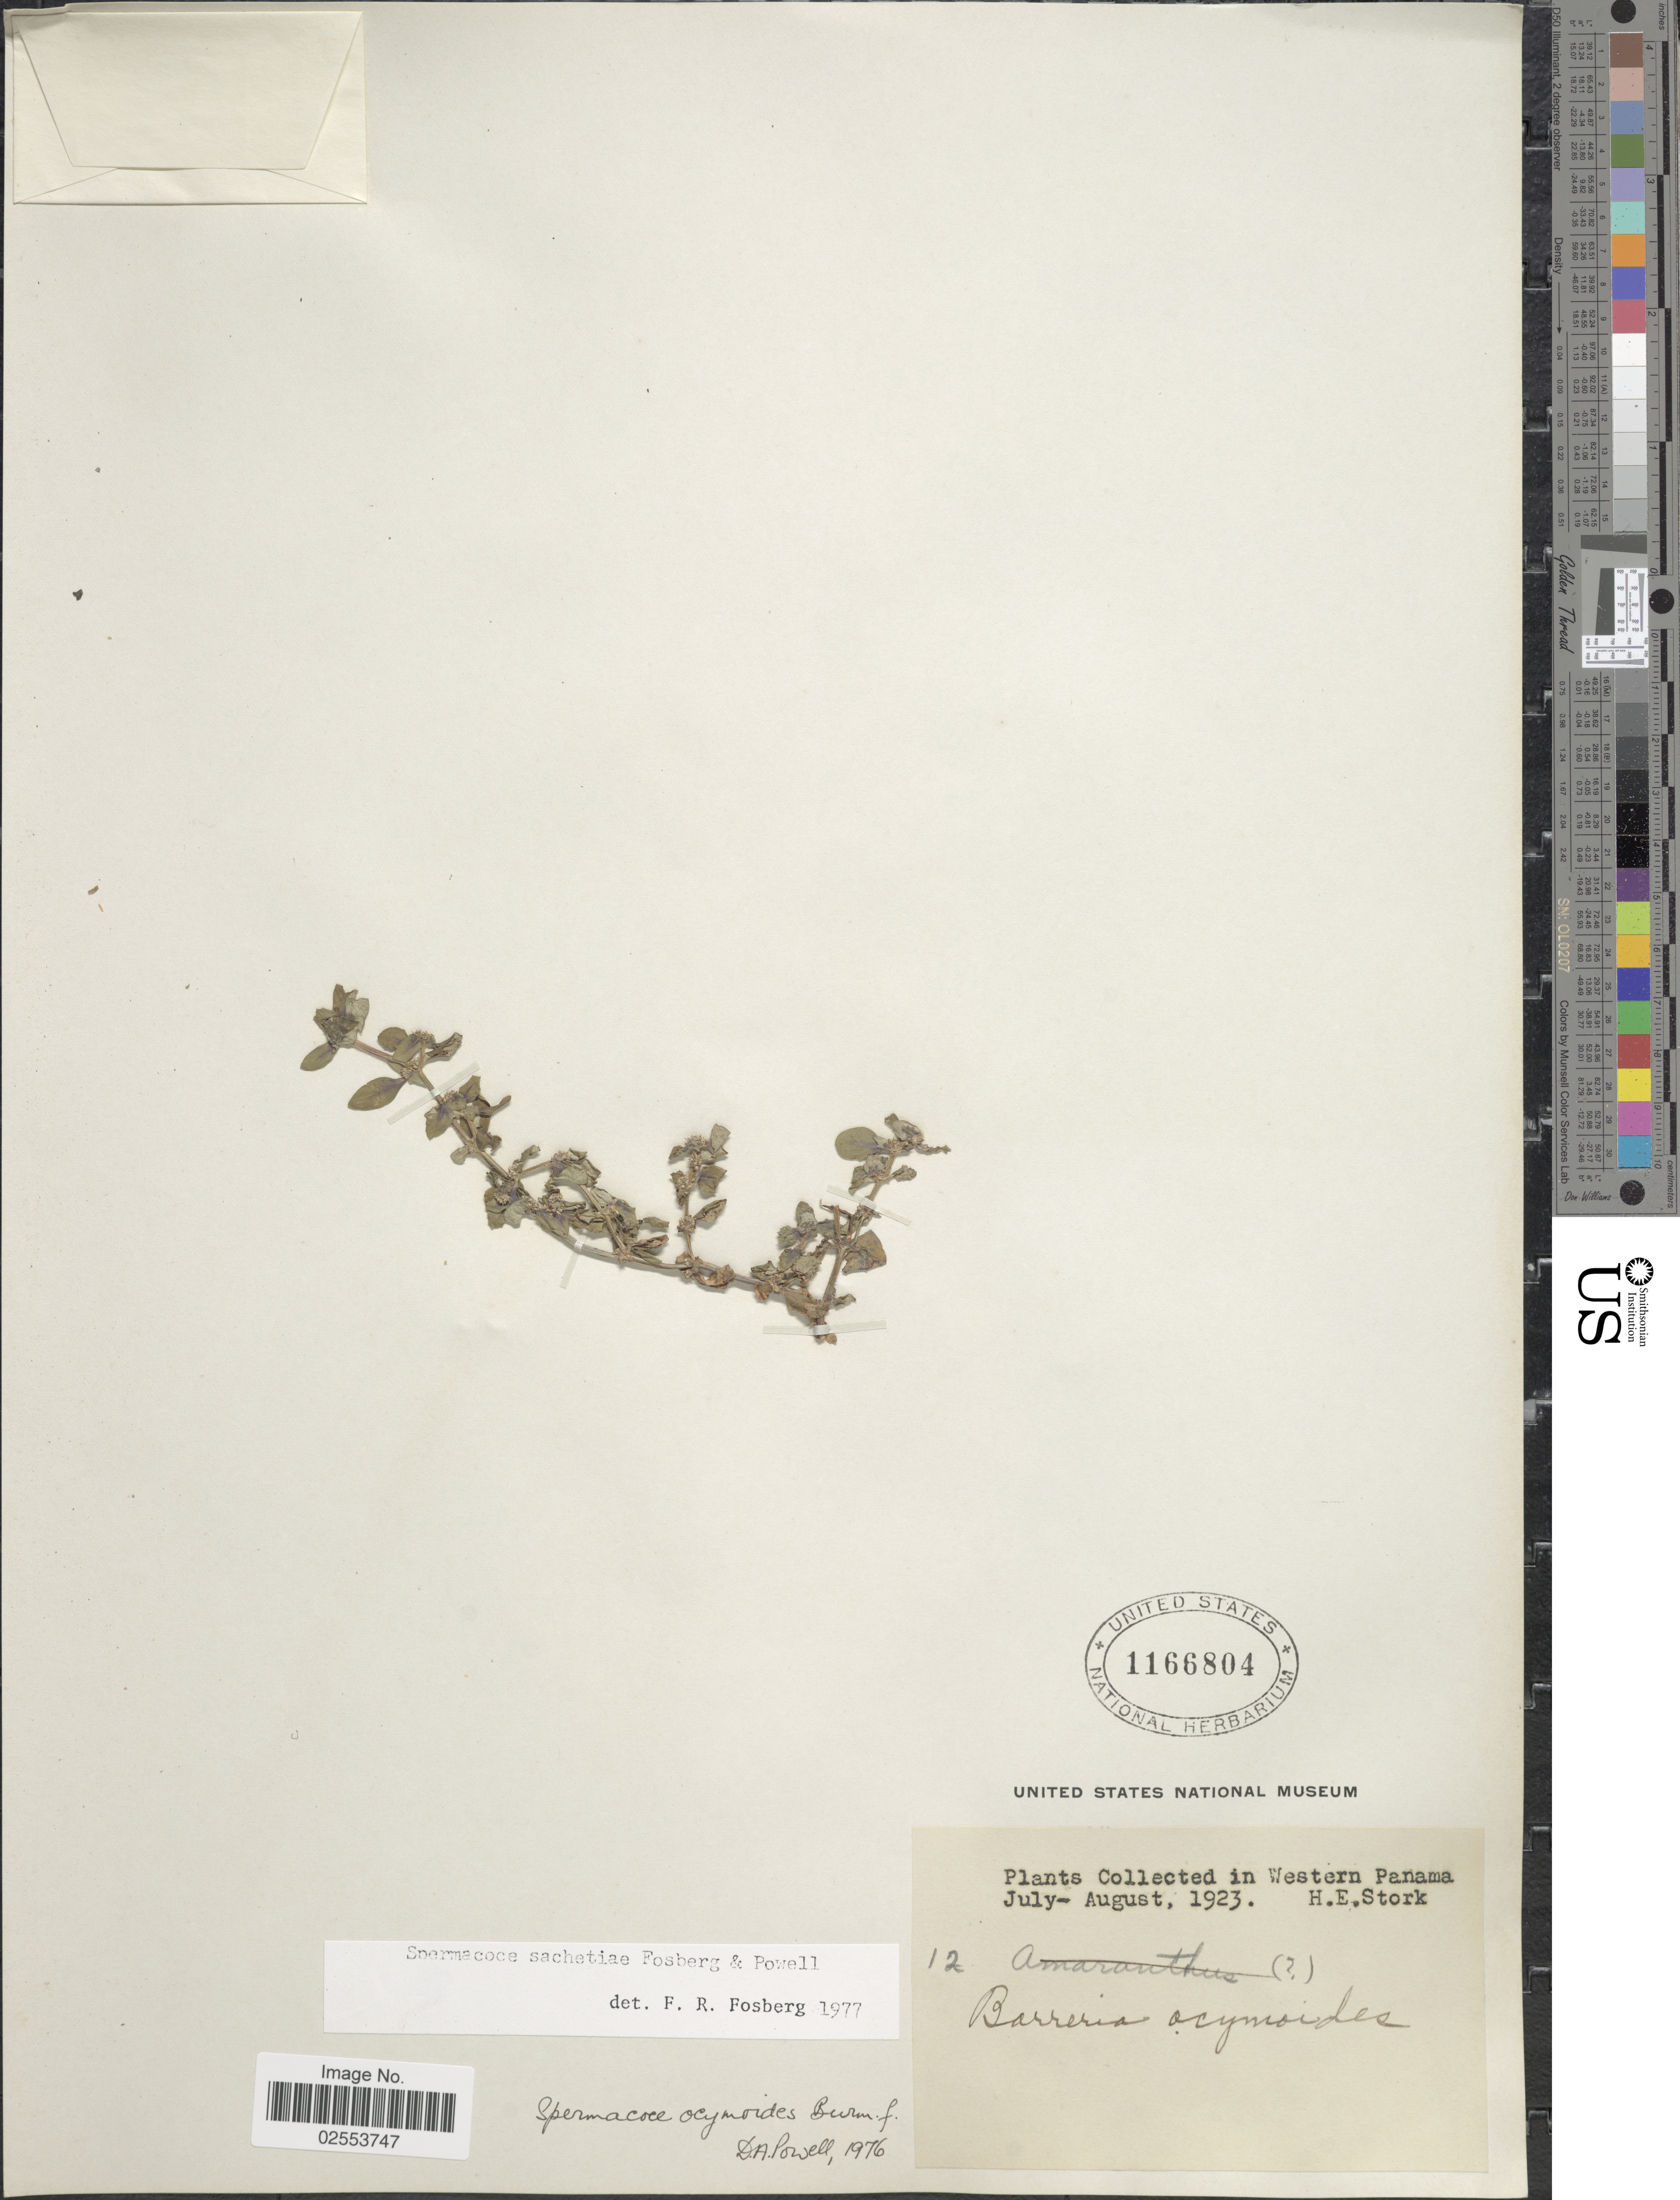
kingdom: Plantae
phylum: Tracheophyta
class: Magnoliopsida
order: Gentianales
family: Rubiaceae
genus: Spermacoce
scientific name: Spermacoce sachetiae Fosberg & D.A. Powell sp. nov. ined.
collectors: H. E. Stork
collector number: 12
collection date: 1923-07/1923-08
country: Panama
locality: Western Panama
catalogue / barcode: US 1166804